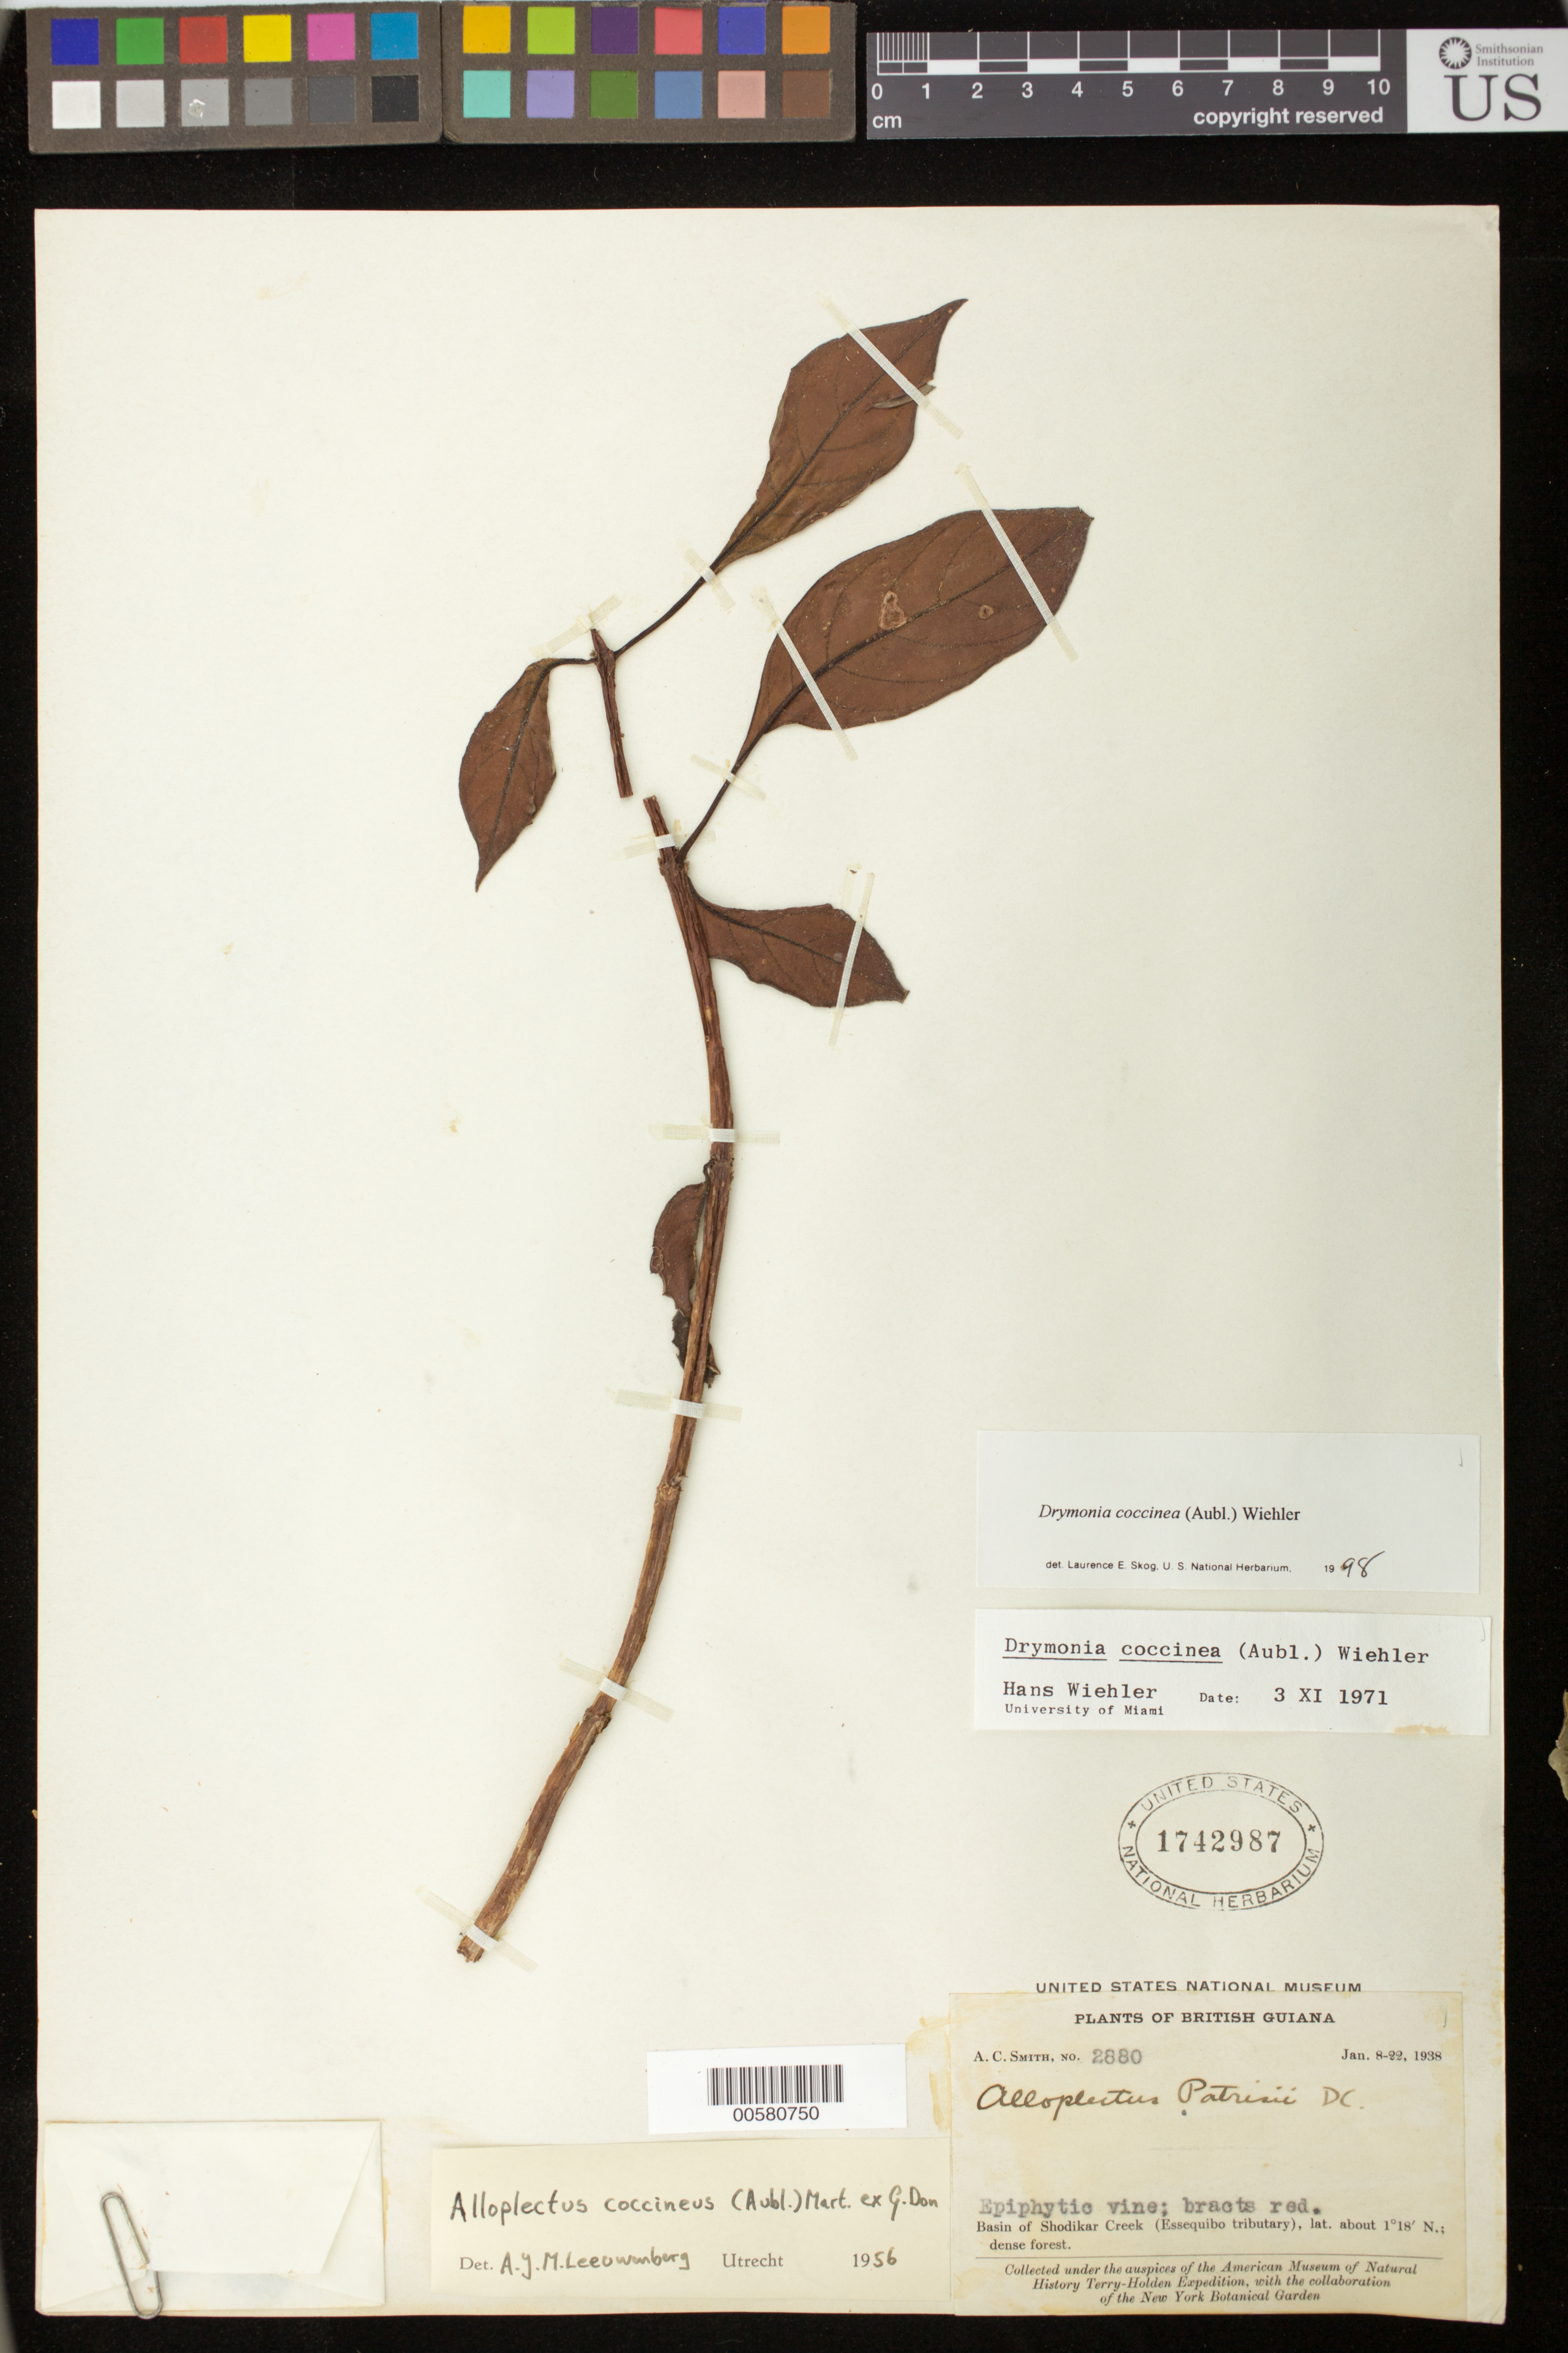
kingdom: Plantae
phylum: Tracheophyta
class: Magnoliopsida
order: Lamiales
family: Gesneriaceae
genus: Drymonia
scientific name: Drymonia coccinea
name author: (Aubl.) Wiehler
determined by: Skog, Laurence E.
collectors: A. C. Smith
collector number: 2880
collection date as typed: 8-22 Jan 1938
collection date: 1938-01-08/1938-01-22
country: Guyana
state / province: U. Takutu-U. Essequibo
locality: Basin of Shodikar Creek (Essequibo tributary), lat. about 1°18' N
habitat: Dense forest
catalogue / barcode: US 1742987